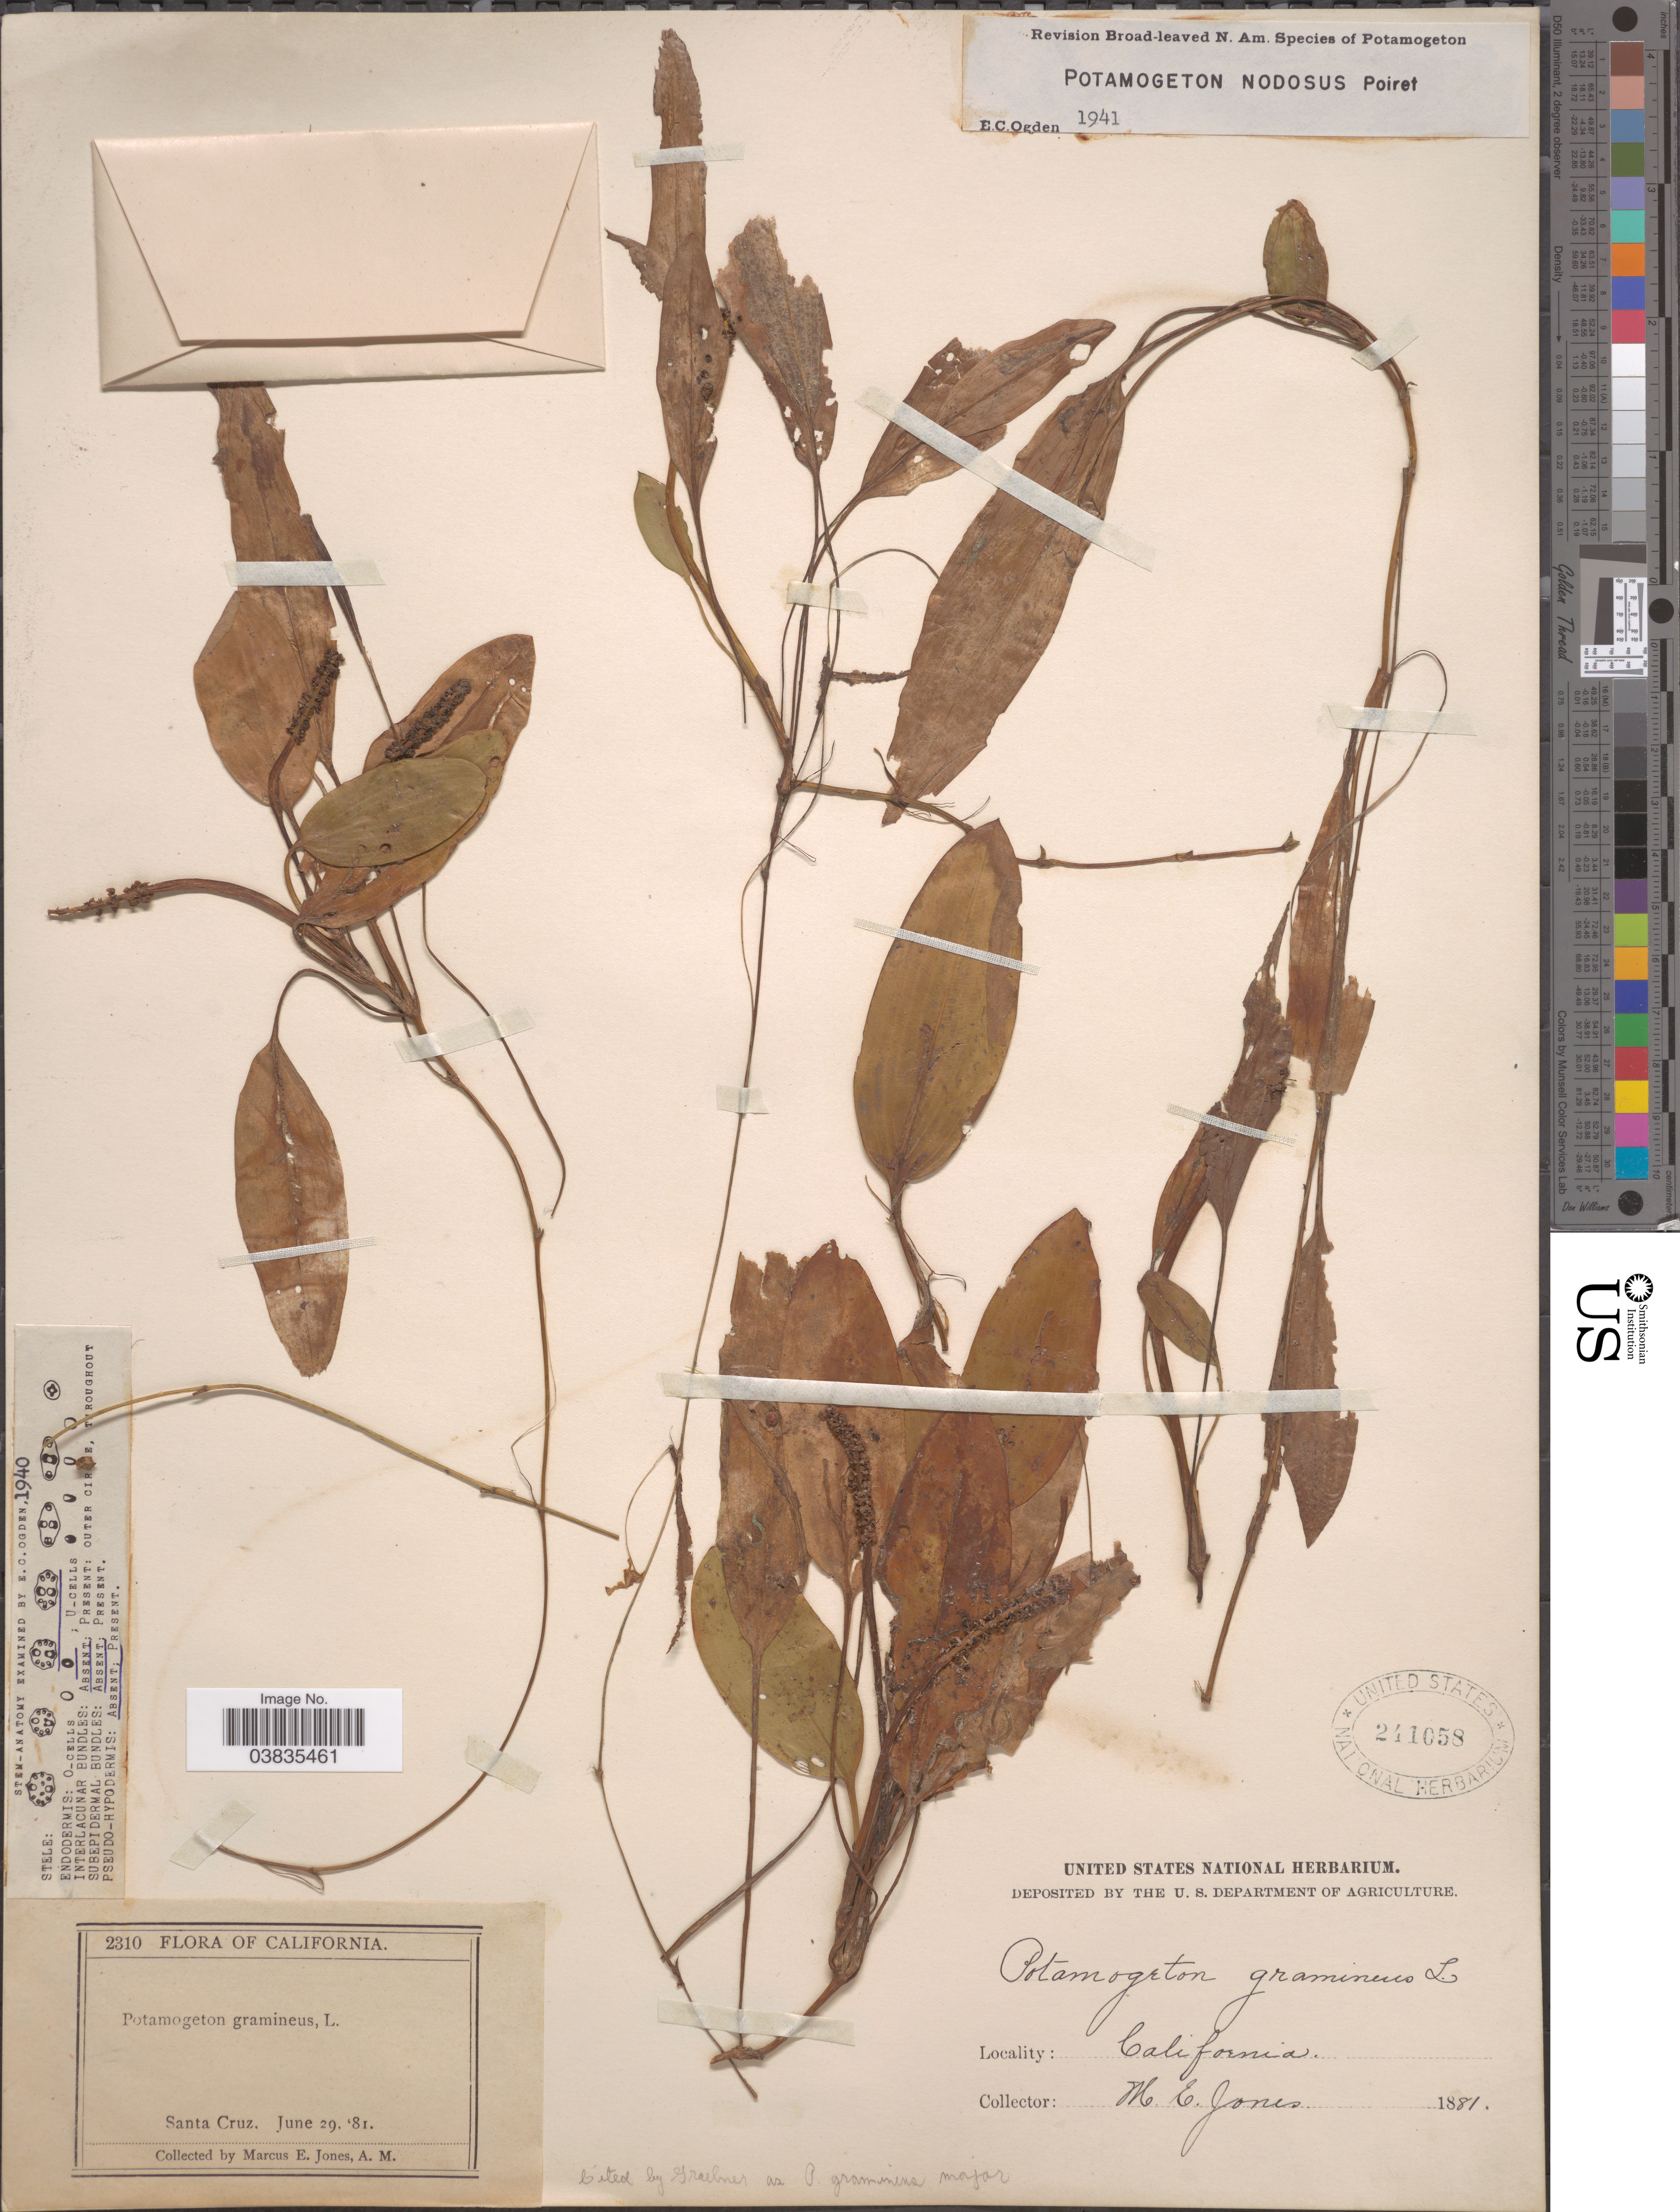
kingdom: Plantae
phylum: Tracheophyta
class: Liliopsida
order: Alismatales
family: Potamogetonaceae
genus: Potamogeton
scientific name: Potamogeton nodosus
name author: Poir.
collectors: M. E. Jones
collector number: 2310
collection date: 1881-06-29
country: United States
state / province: California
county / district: Santa Cruz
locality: Santa Cruz.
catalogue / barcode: US 241058